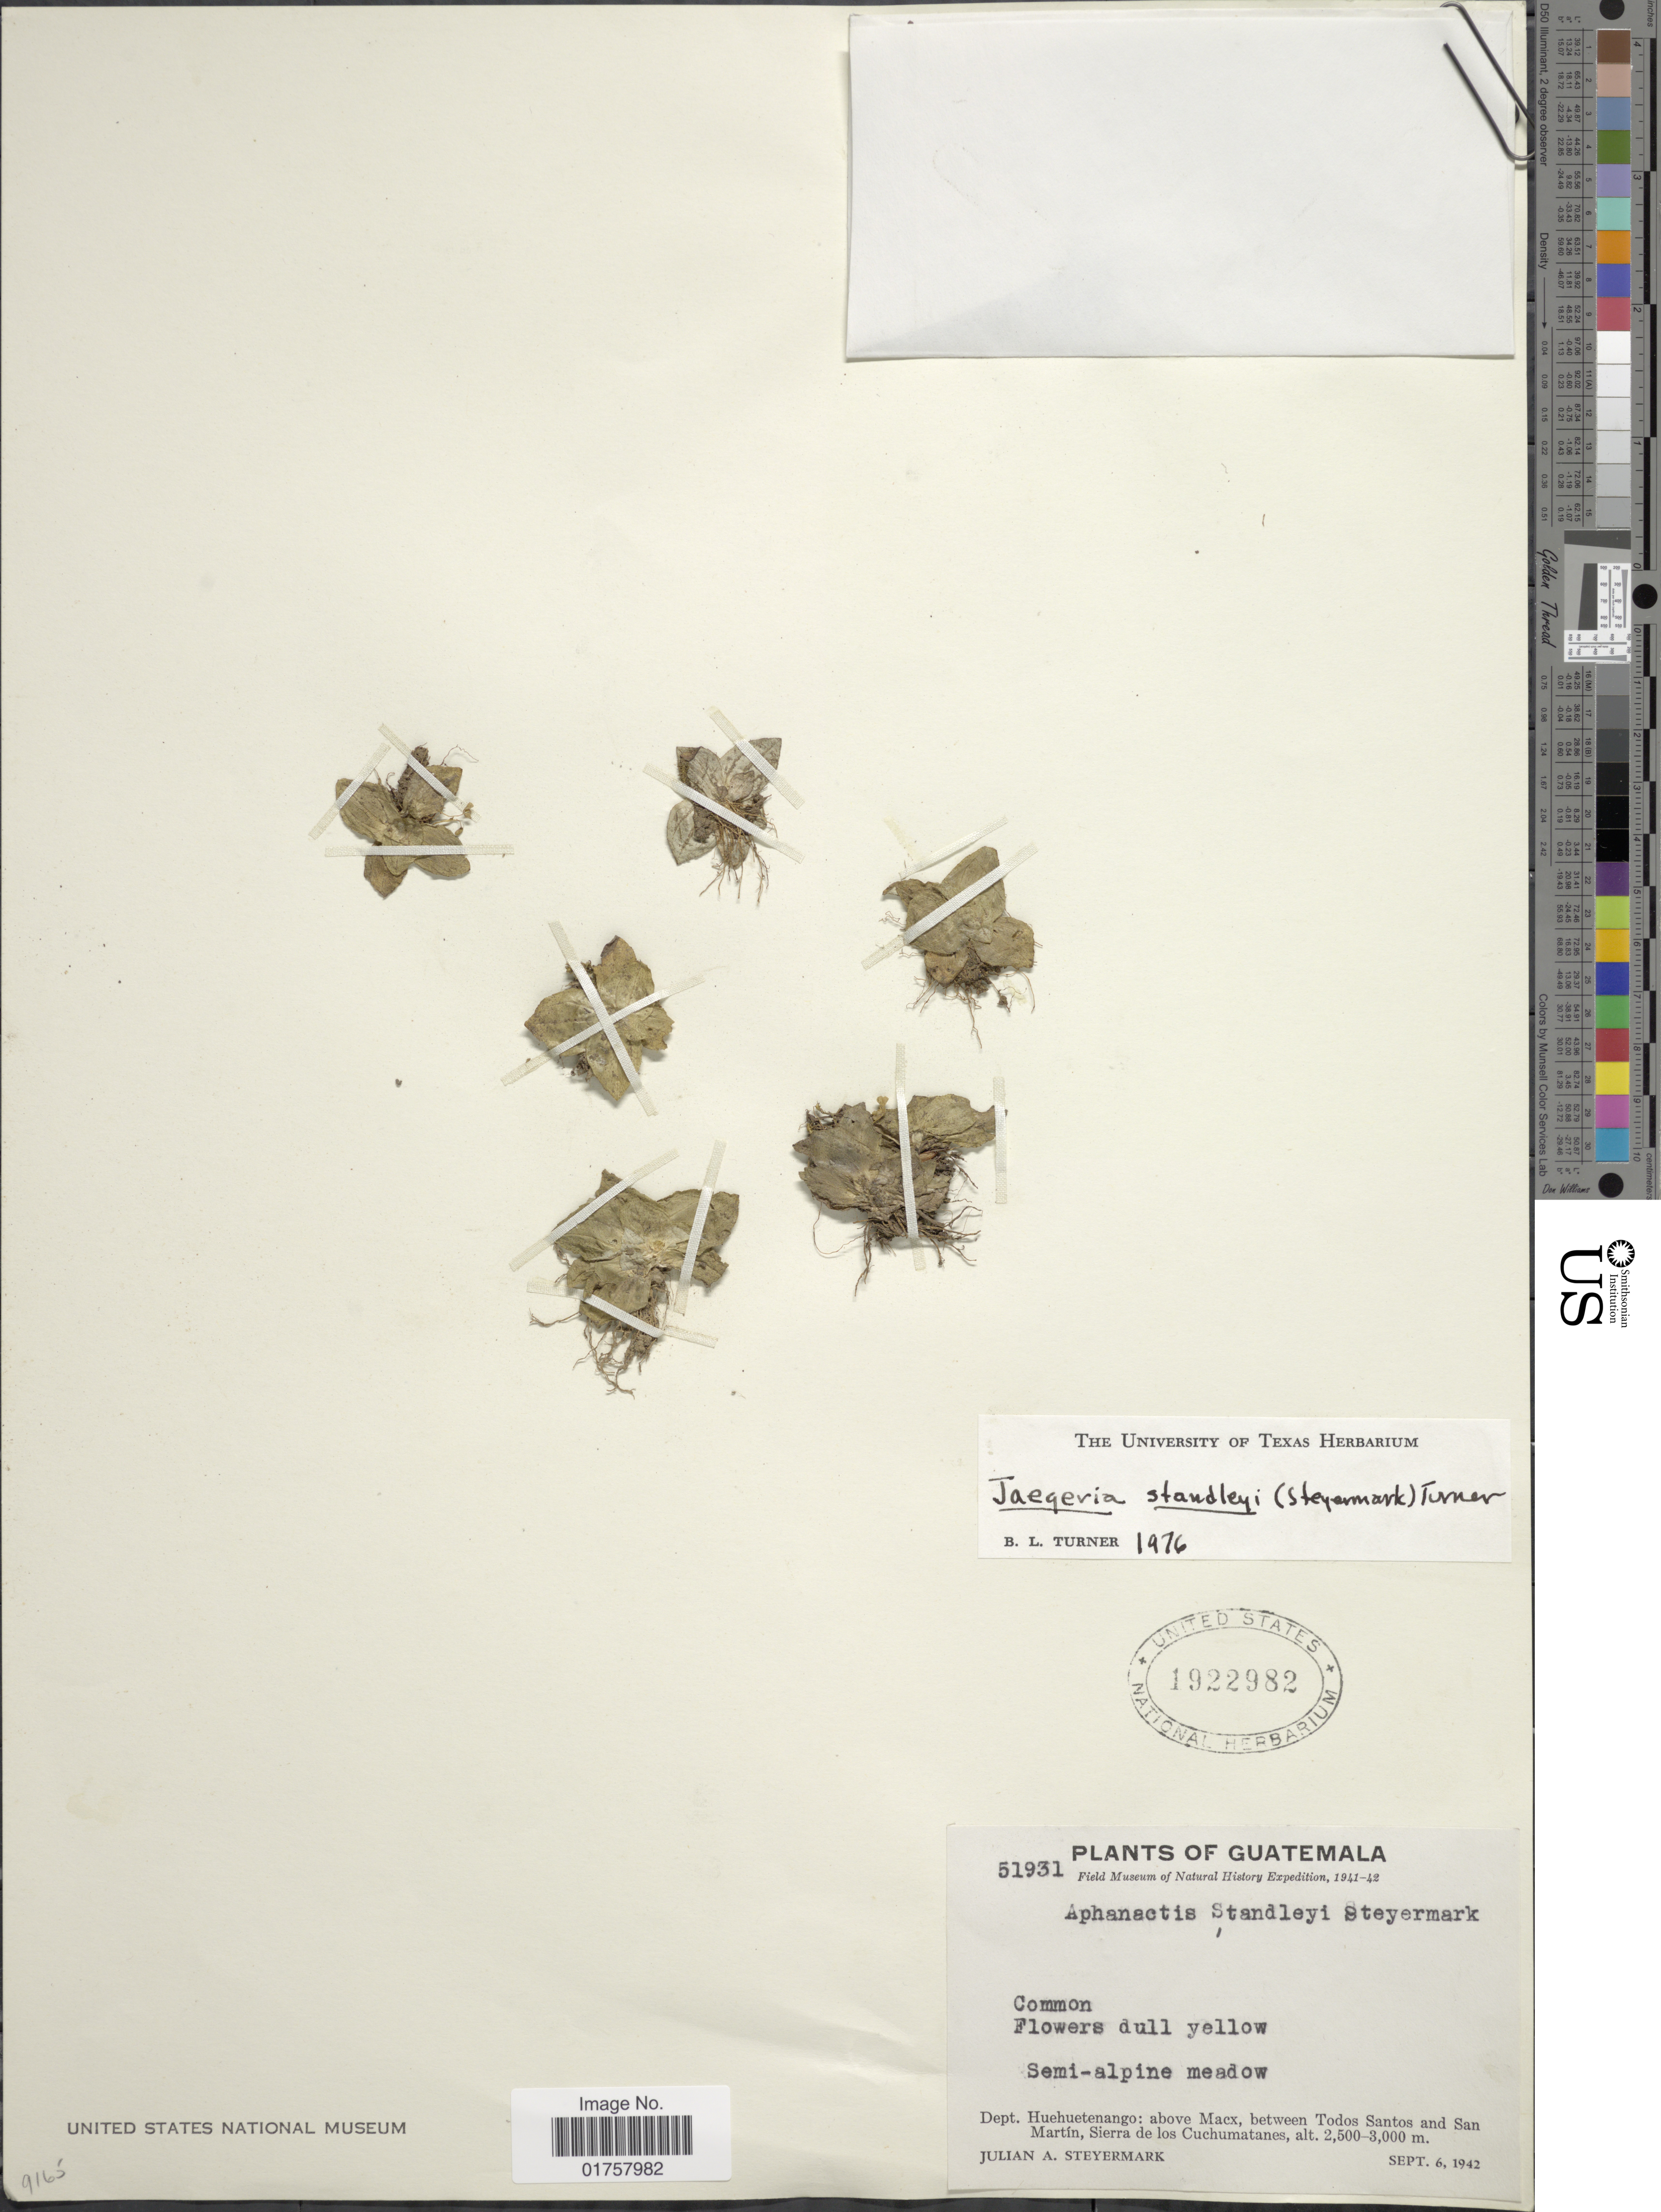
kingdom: Plantae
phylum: Tracheophyta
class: Magnoliopsida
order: Asterales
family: Asteraceae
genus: Jaegeria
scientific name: Jaegeria standleyi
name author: (Steyerm.) Turner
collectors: J. Steyermark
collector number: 51931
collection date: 1942-09-06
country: Guatemala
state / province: Huehuetenango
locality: Above Macx, between Todos Santos and San Martín, Sierra de los Cuchumatanes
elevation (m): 2500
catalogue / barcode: US 1922982